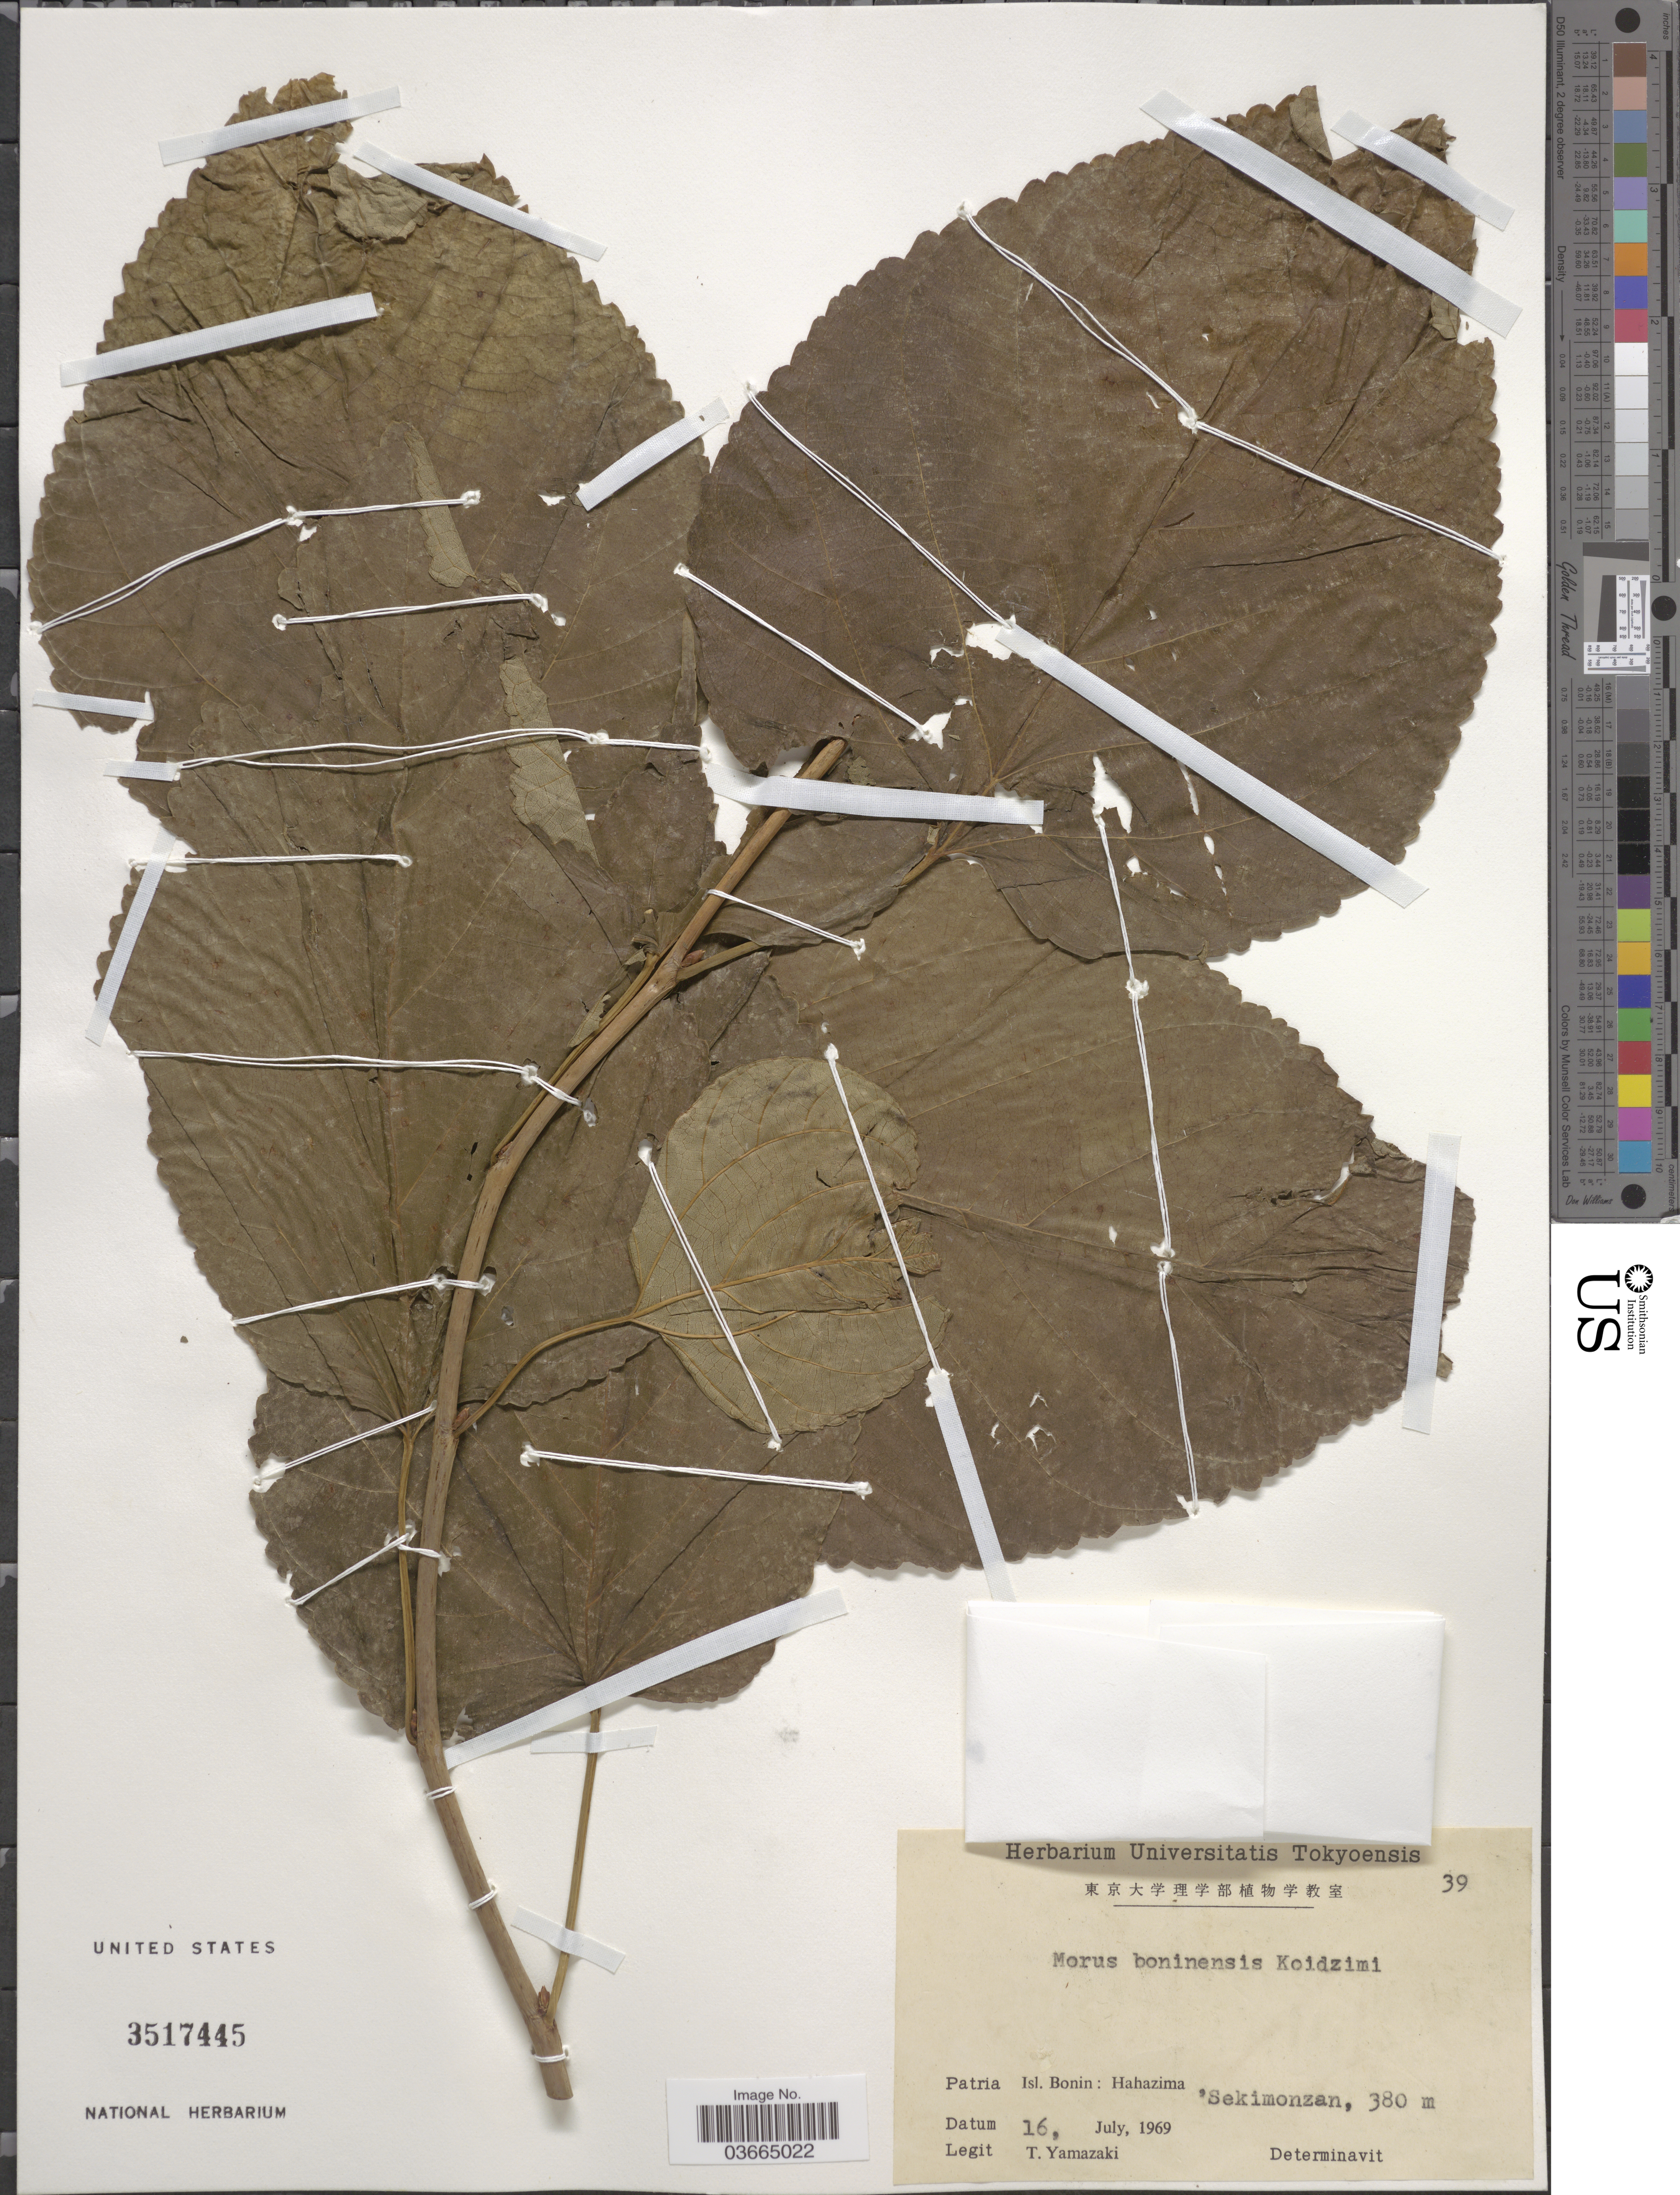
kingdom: Plantae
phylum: Tracheophyta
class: Magnoliopsida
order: Rosales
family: Moraceae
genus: Morus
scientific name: Morus boninensis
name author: Koidz.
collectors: T. Yamazaki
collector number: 39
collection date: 1969-07-16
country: Japan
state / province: Tokyo, Federal City of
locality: Patria Isl. Bonin: Hahazima, Sekimonzan.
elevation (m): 380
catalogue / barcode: US 3517445